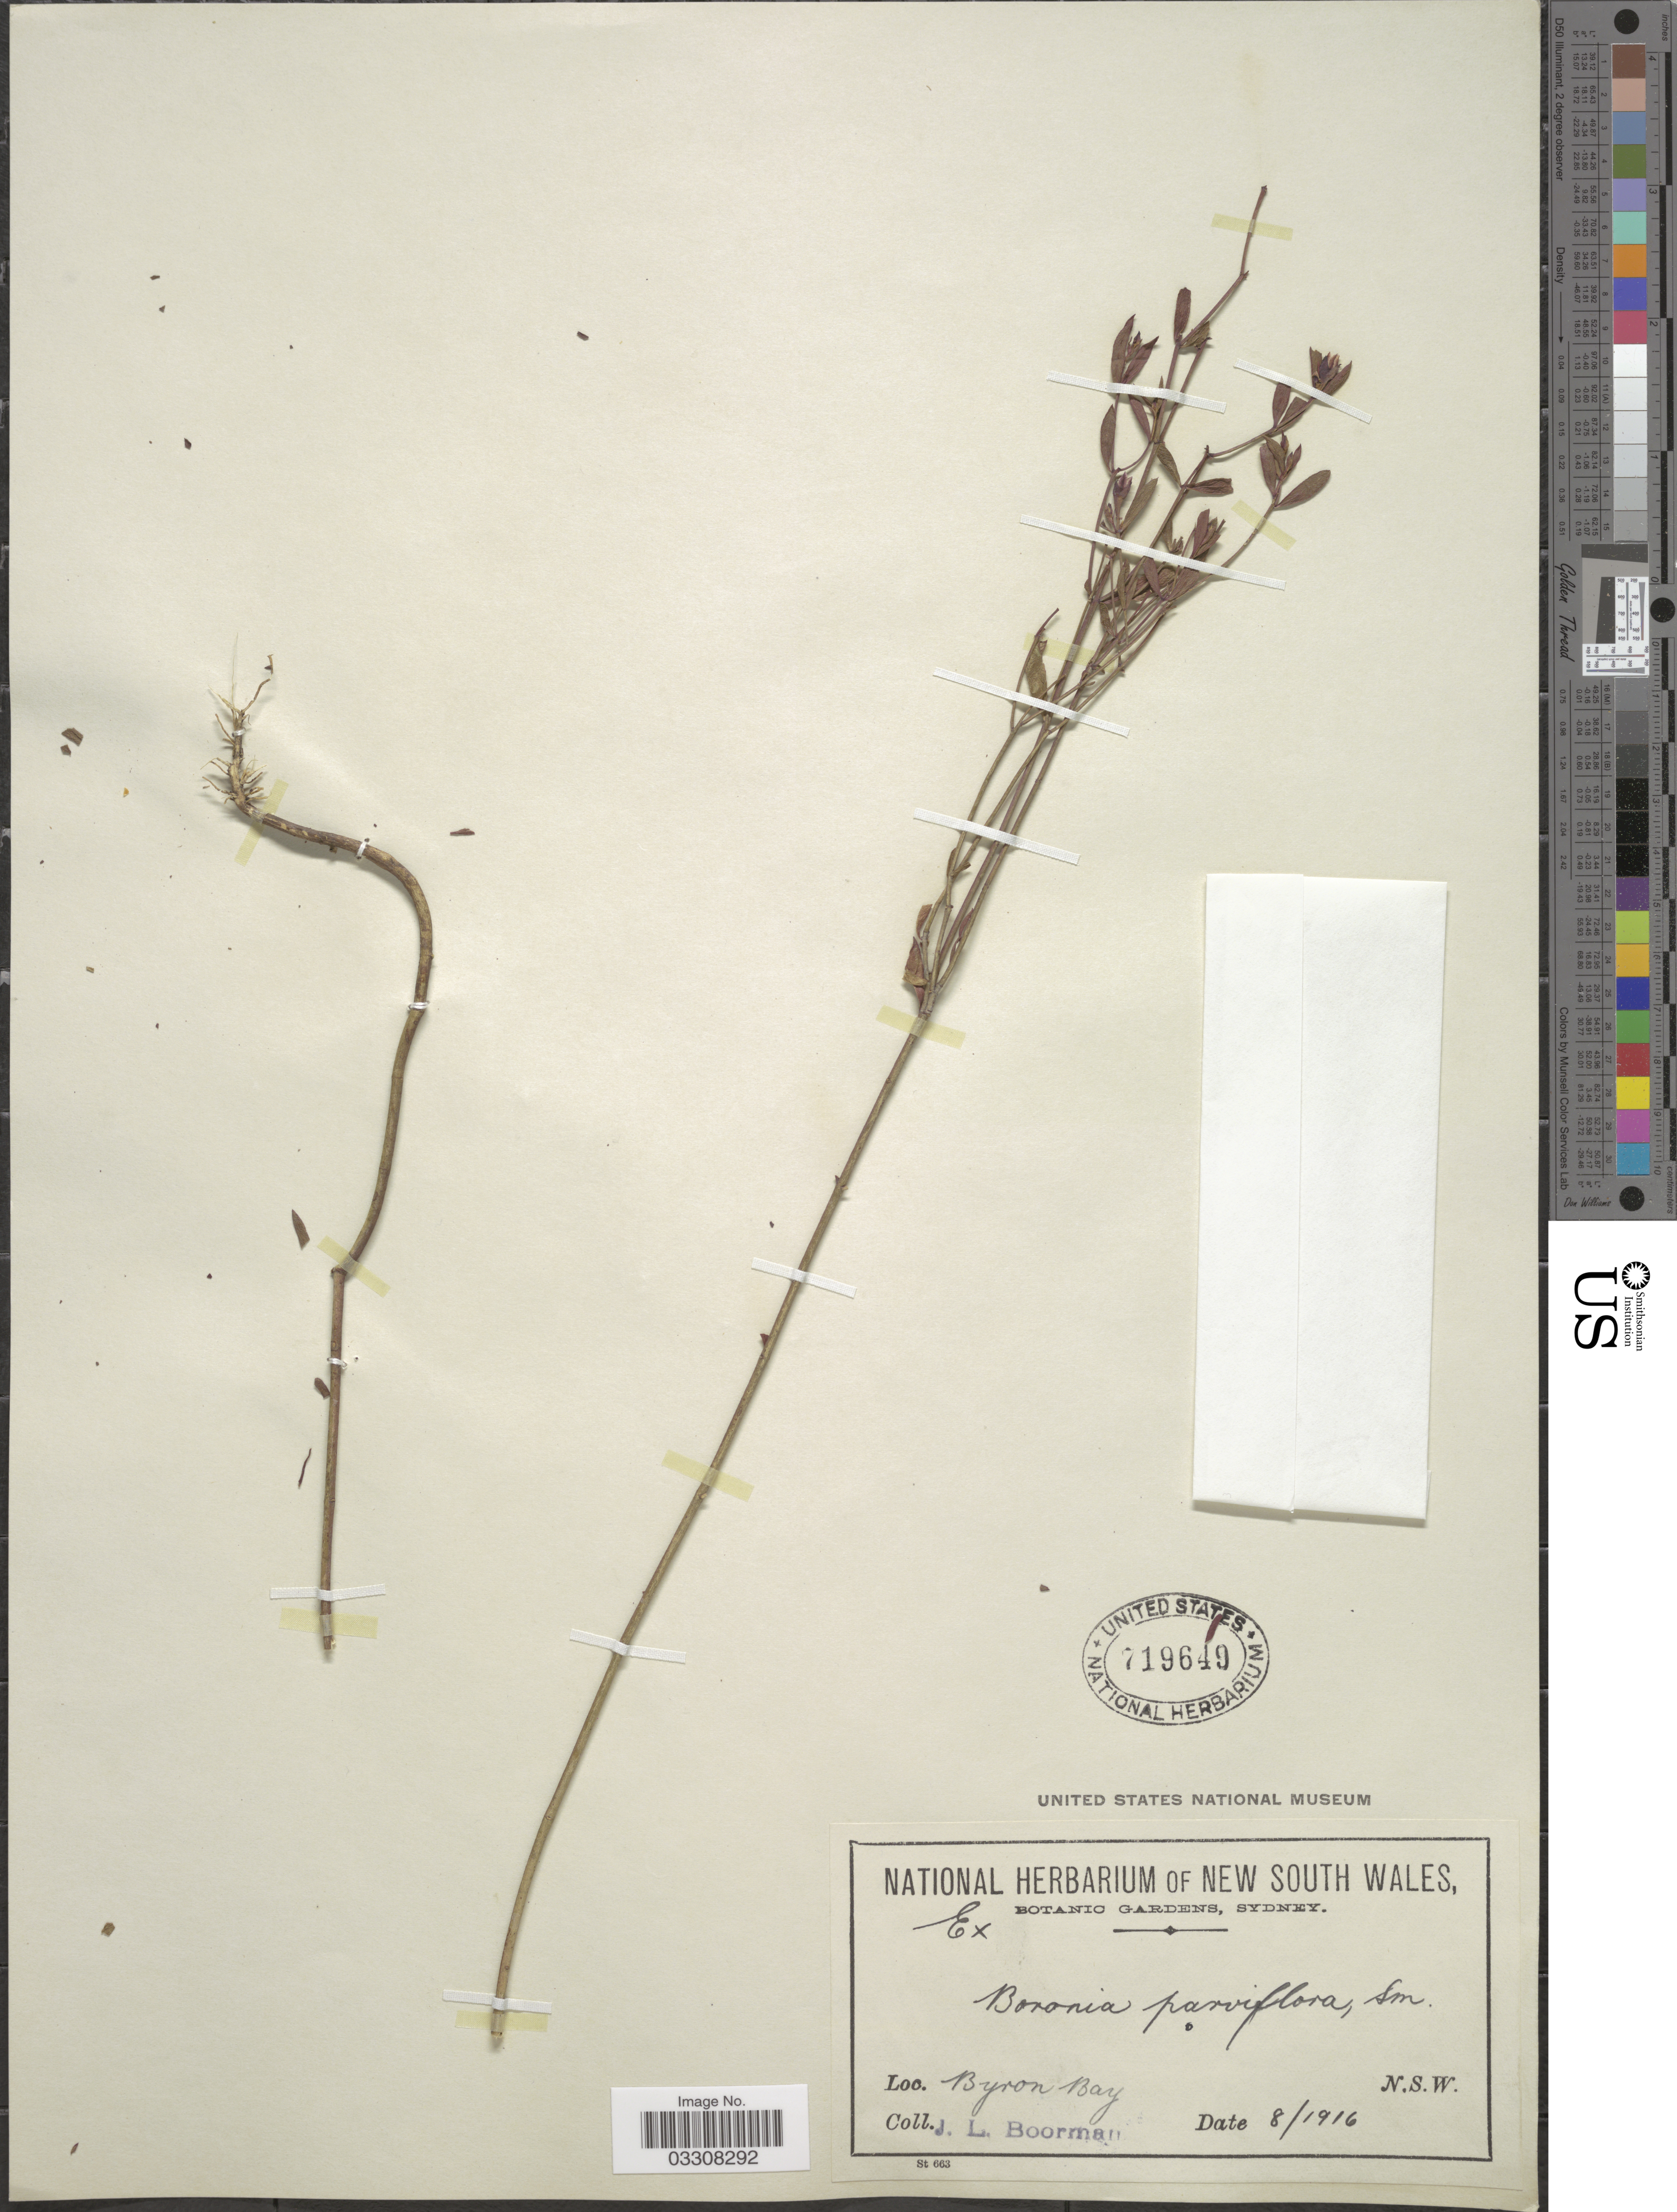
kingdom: Plantae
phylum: Tracheophyta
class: Magnoliopsida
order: Sapindales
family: Rutaceae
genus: Boronia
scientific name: Boronia parviflora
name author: Sm.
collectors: J. Boorman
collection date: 1916-08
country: Australia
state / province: New South Wales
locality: Byron Bay.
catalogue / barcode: US 719649